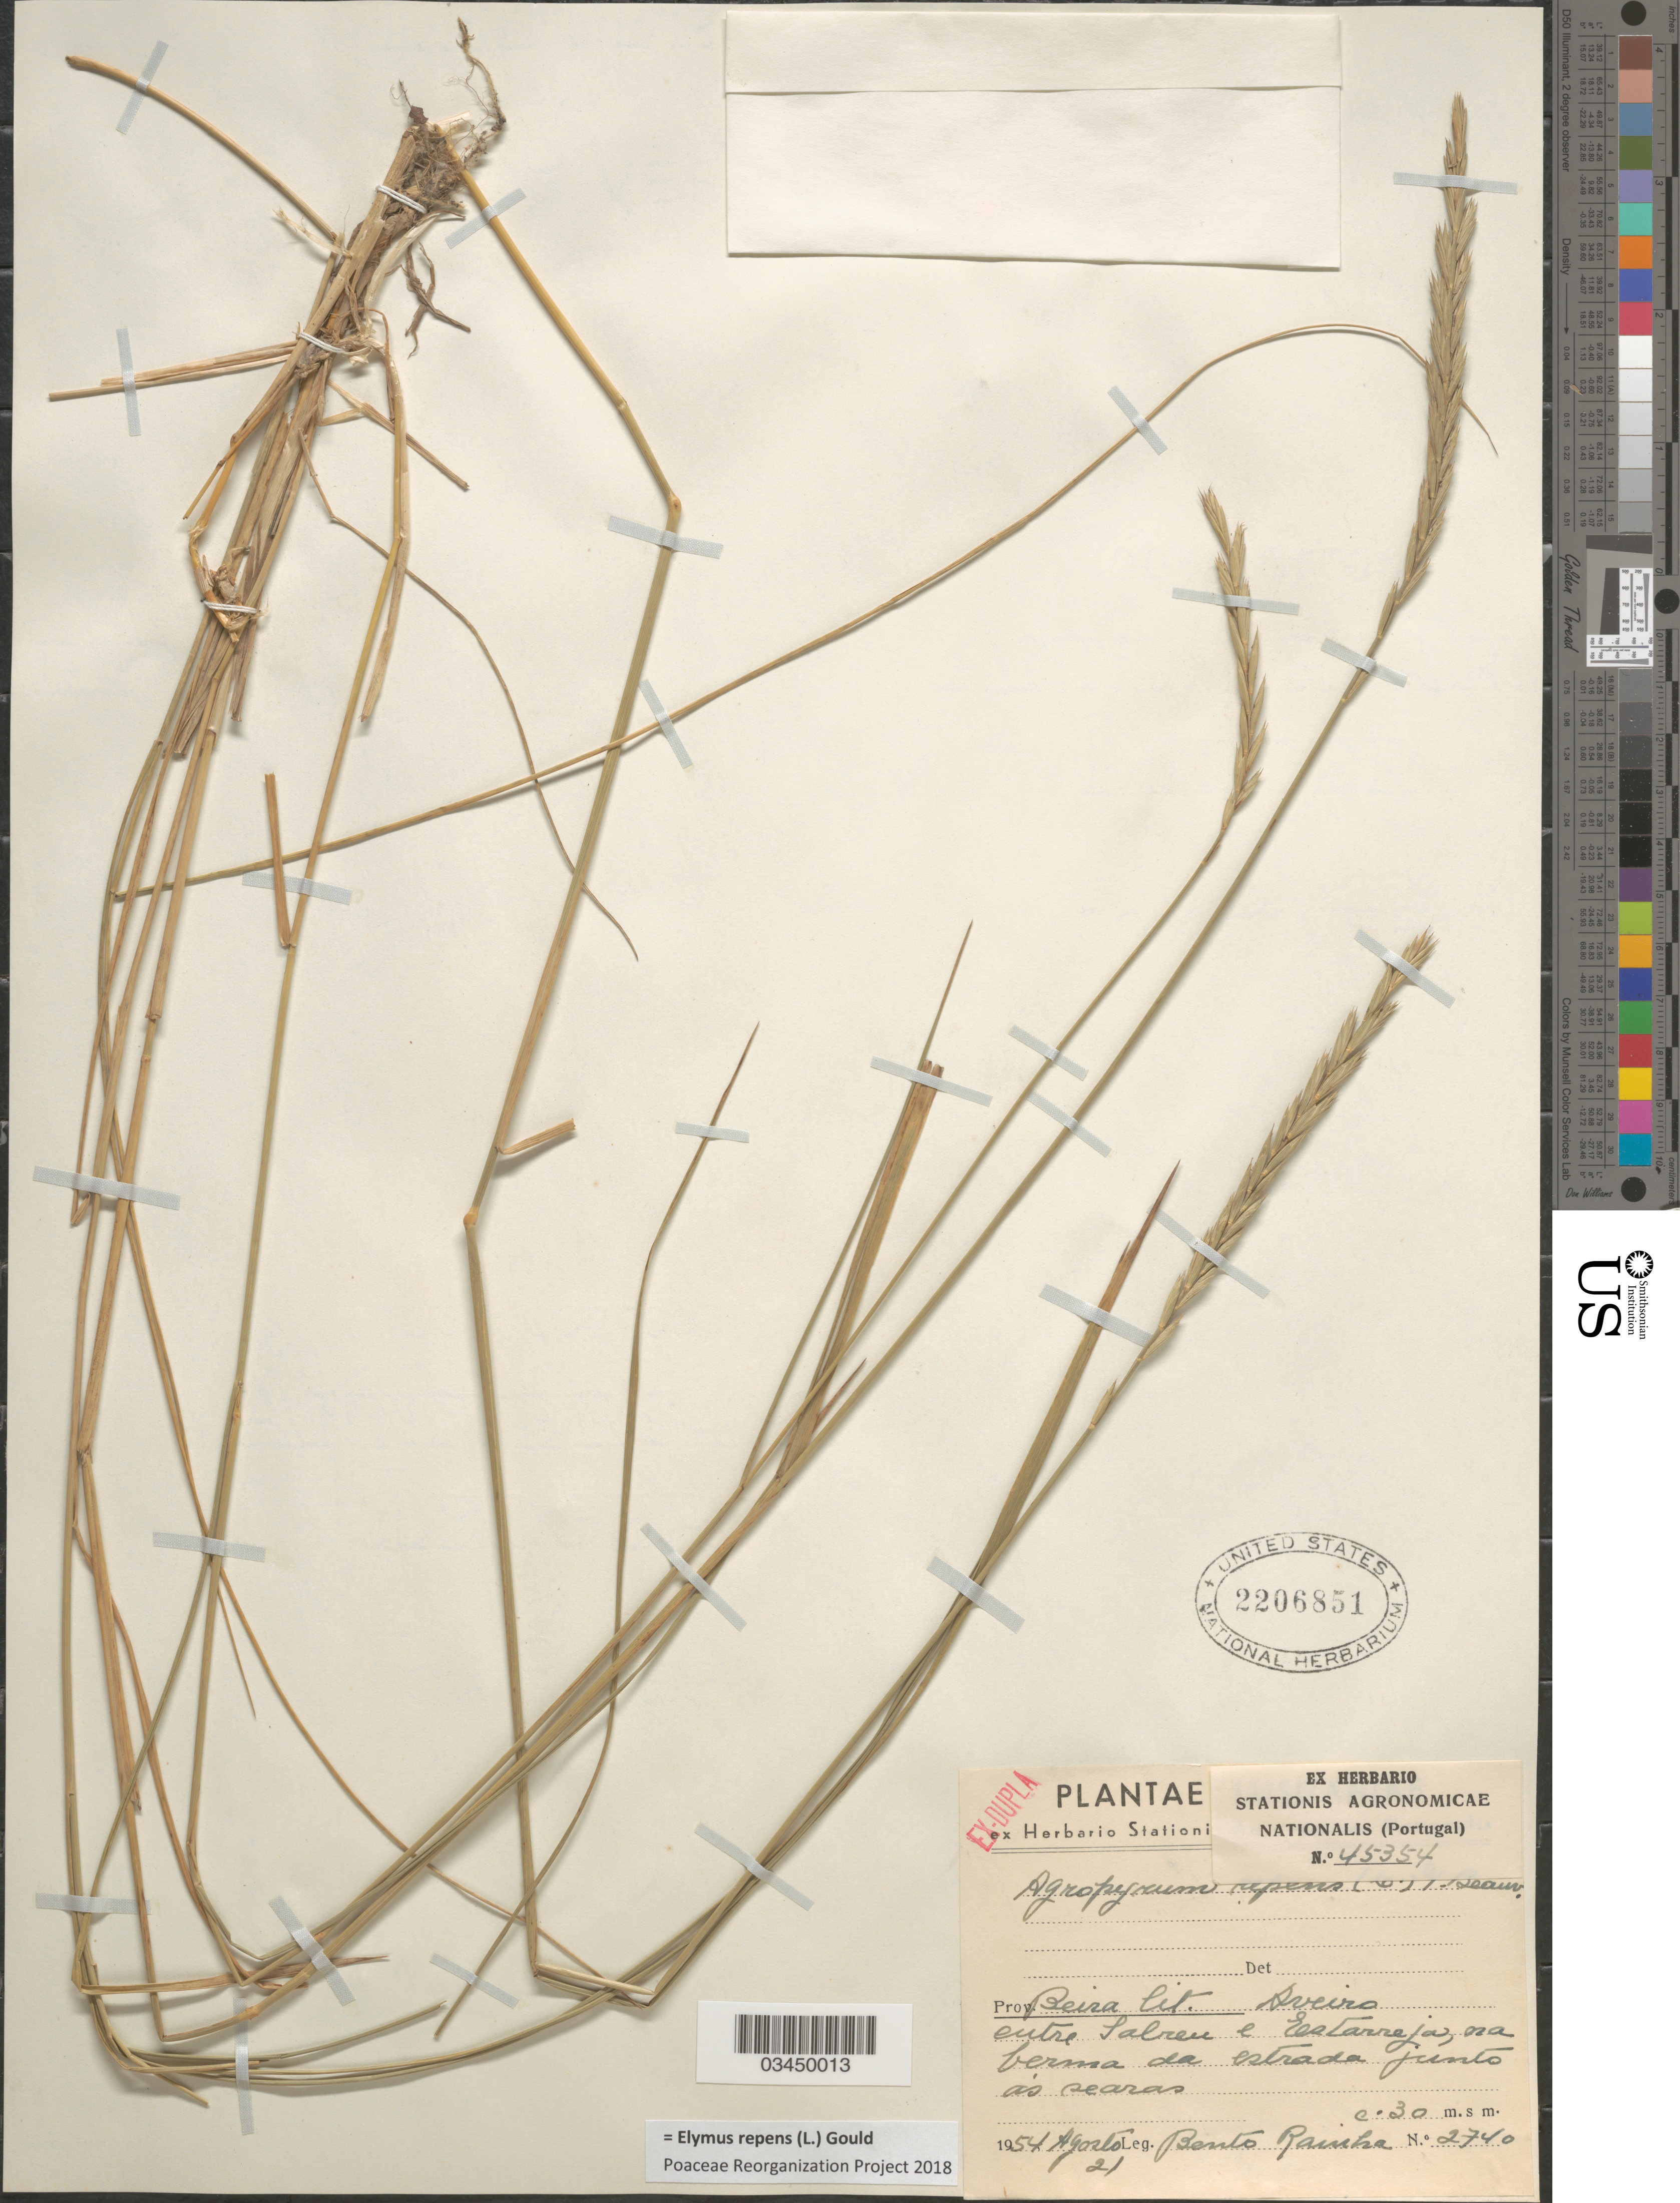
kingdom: Plantae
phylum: Tracheophyta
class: Liliopsida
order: Poales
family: Poaceae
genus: Elymus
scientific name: Elymus repens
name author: (L.) Gould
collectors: B. Rainha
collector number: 2740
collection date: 1954-08-21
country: Portugal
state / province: Aveiro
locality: [illegible text]. Prov. Beira lit. Aveiro entre Salreu e Estarreja, na berma da estrada junto as searas.[interpreted]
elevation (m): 30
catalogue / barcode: US 2206851